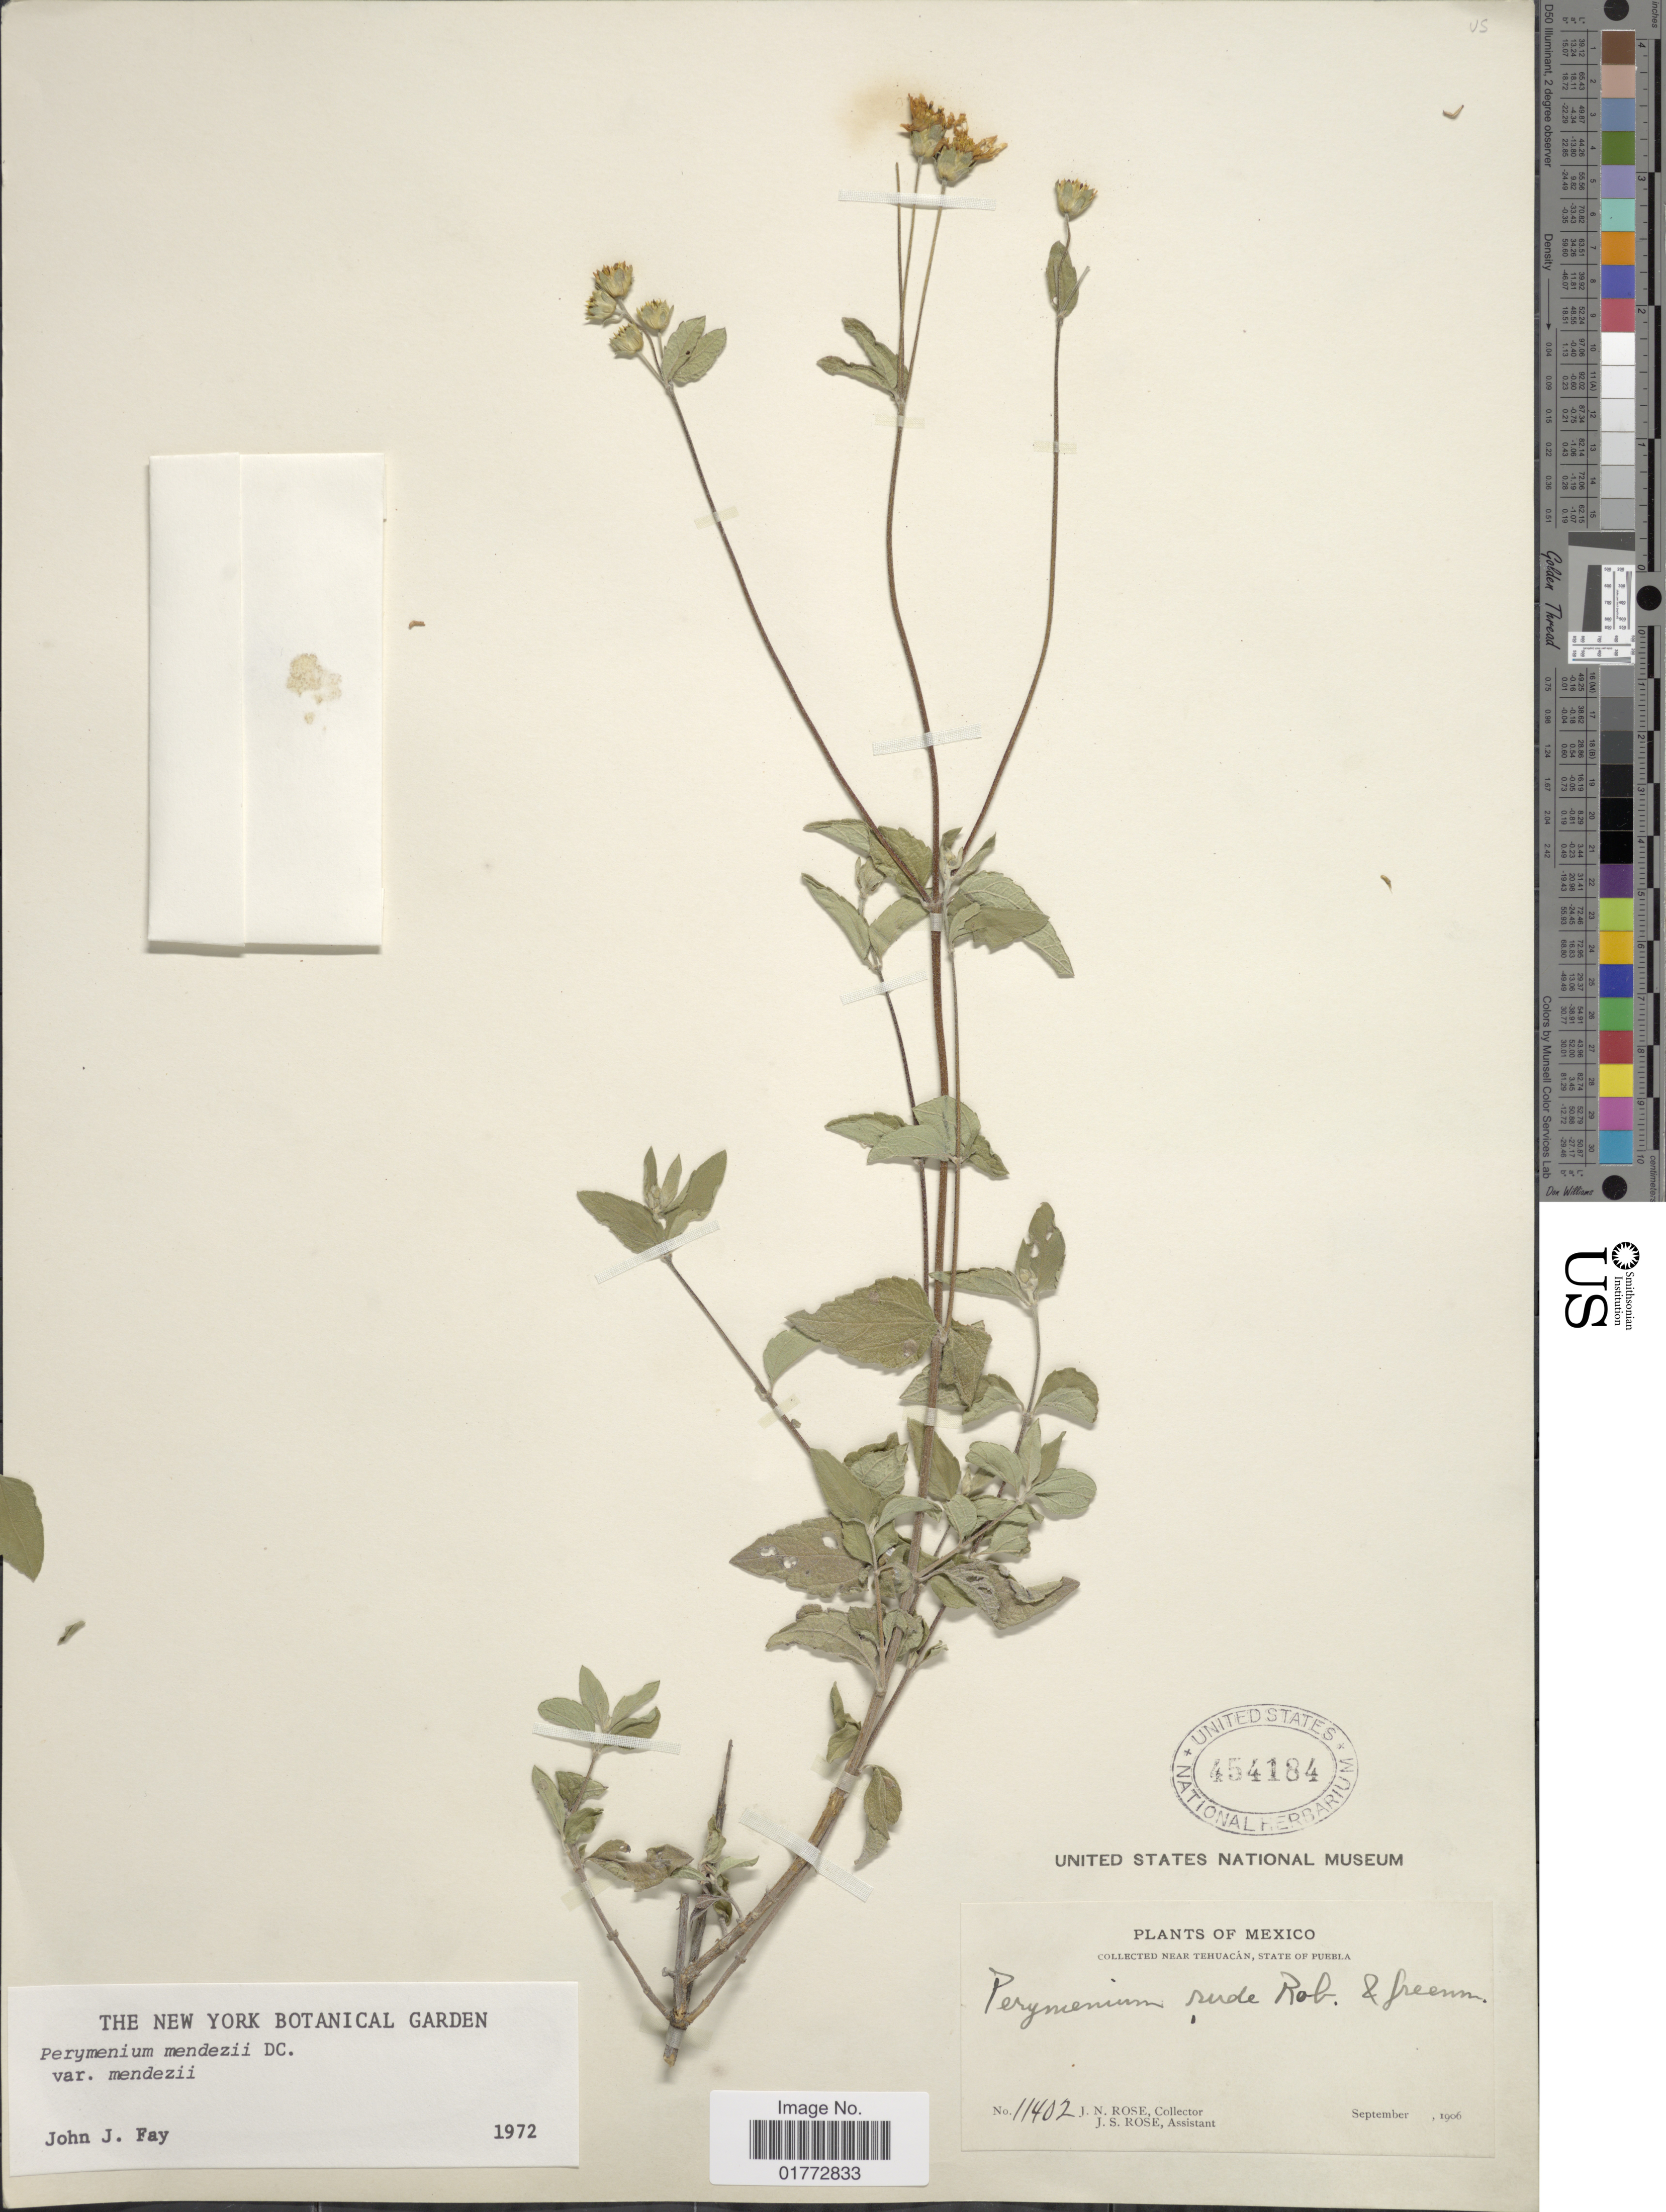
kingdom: Plantae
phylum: Tracheophyta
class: Magnoliopsida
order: Asterales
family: Asteraceae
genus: Perymenium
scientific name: Perymenium mendezii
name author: DC.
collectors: J. N. Rose & J. S. Rose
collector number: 11402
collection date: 1906-09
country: Mexico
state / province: Puebla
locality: Near Tehuacan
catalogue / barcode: US 454184